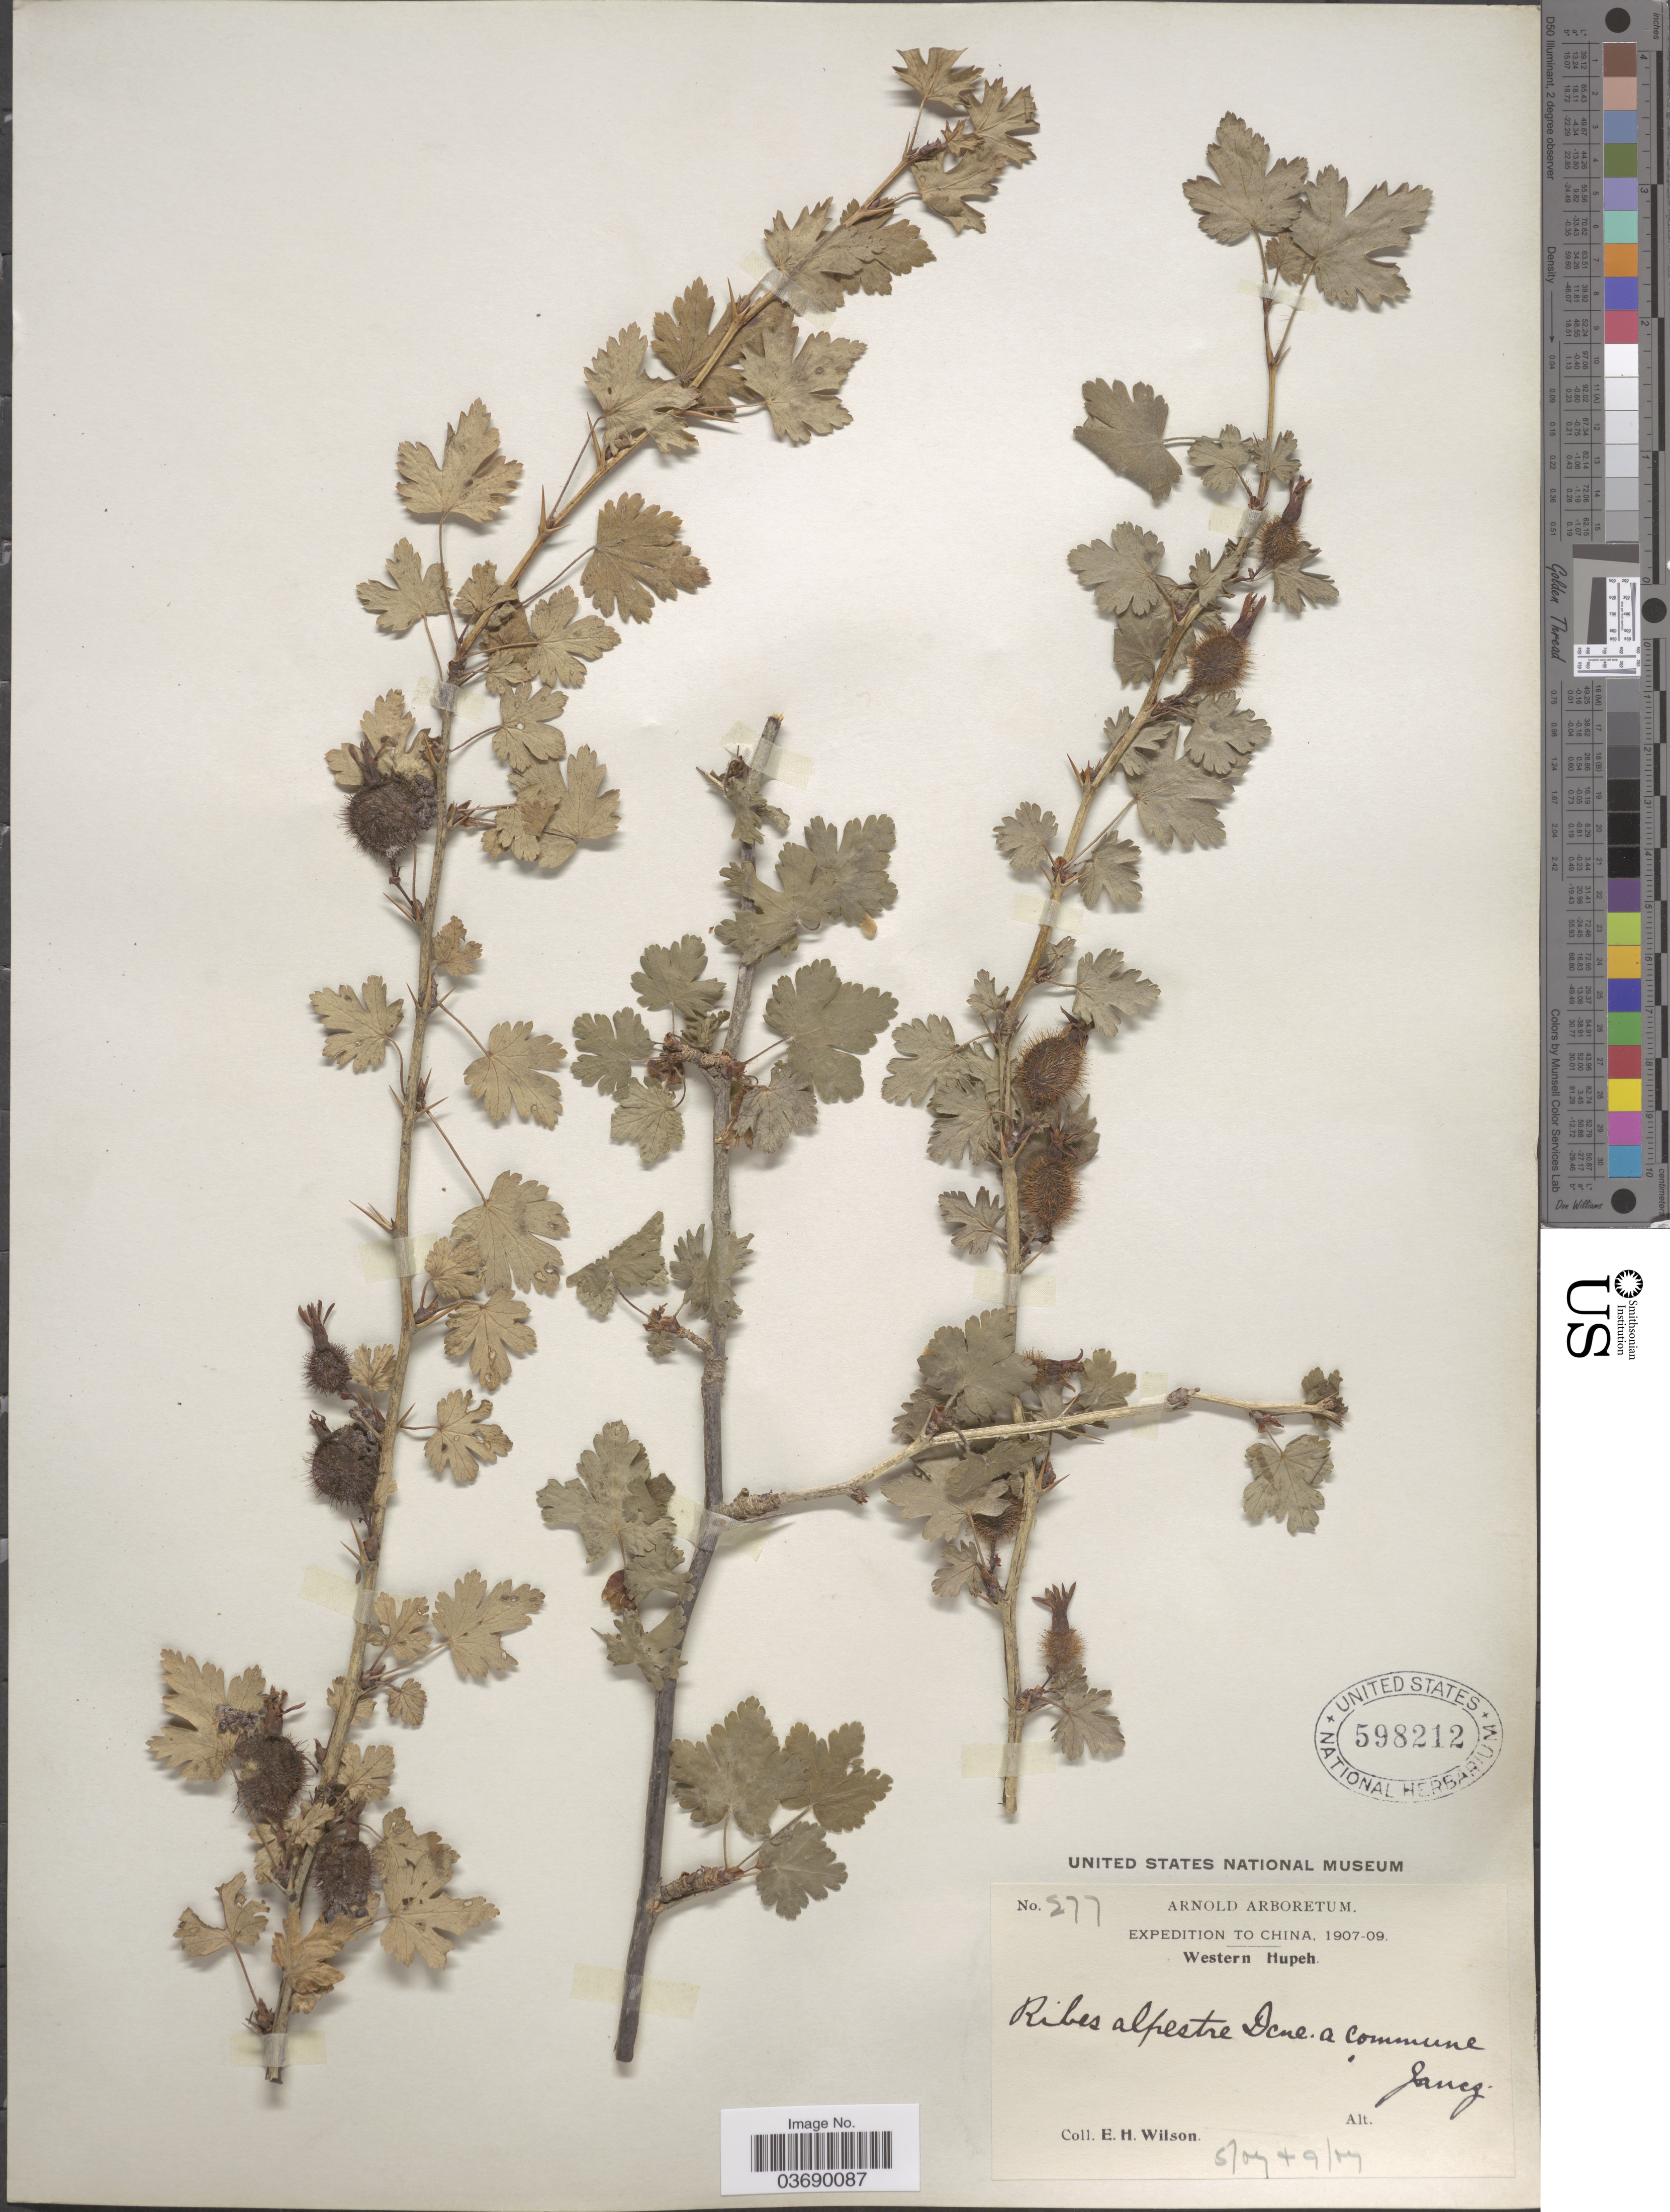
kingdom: Plantae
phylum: Tracheophyta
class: Magnoliopsida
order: Saxifragales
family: Grossulariaceae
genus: Ribes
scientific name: Ribes alpestre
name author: Wall. ex Decne.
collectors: E. Wilson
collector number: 277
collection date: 1907-05/1907-09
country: China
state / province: Hubei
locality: Western Hupeh.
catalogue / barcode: US 598212